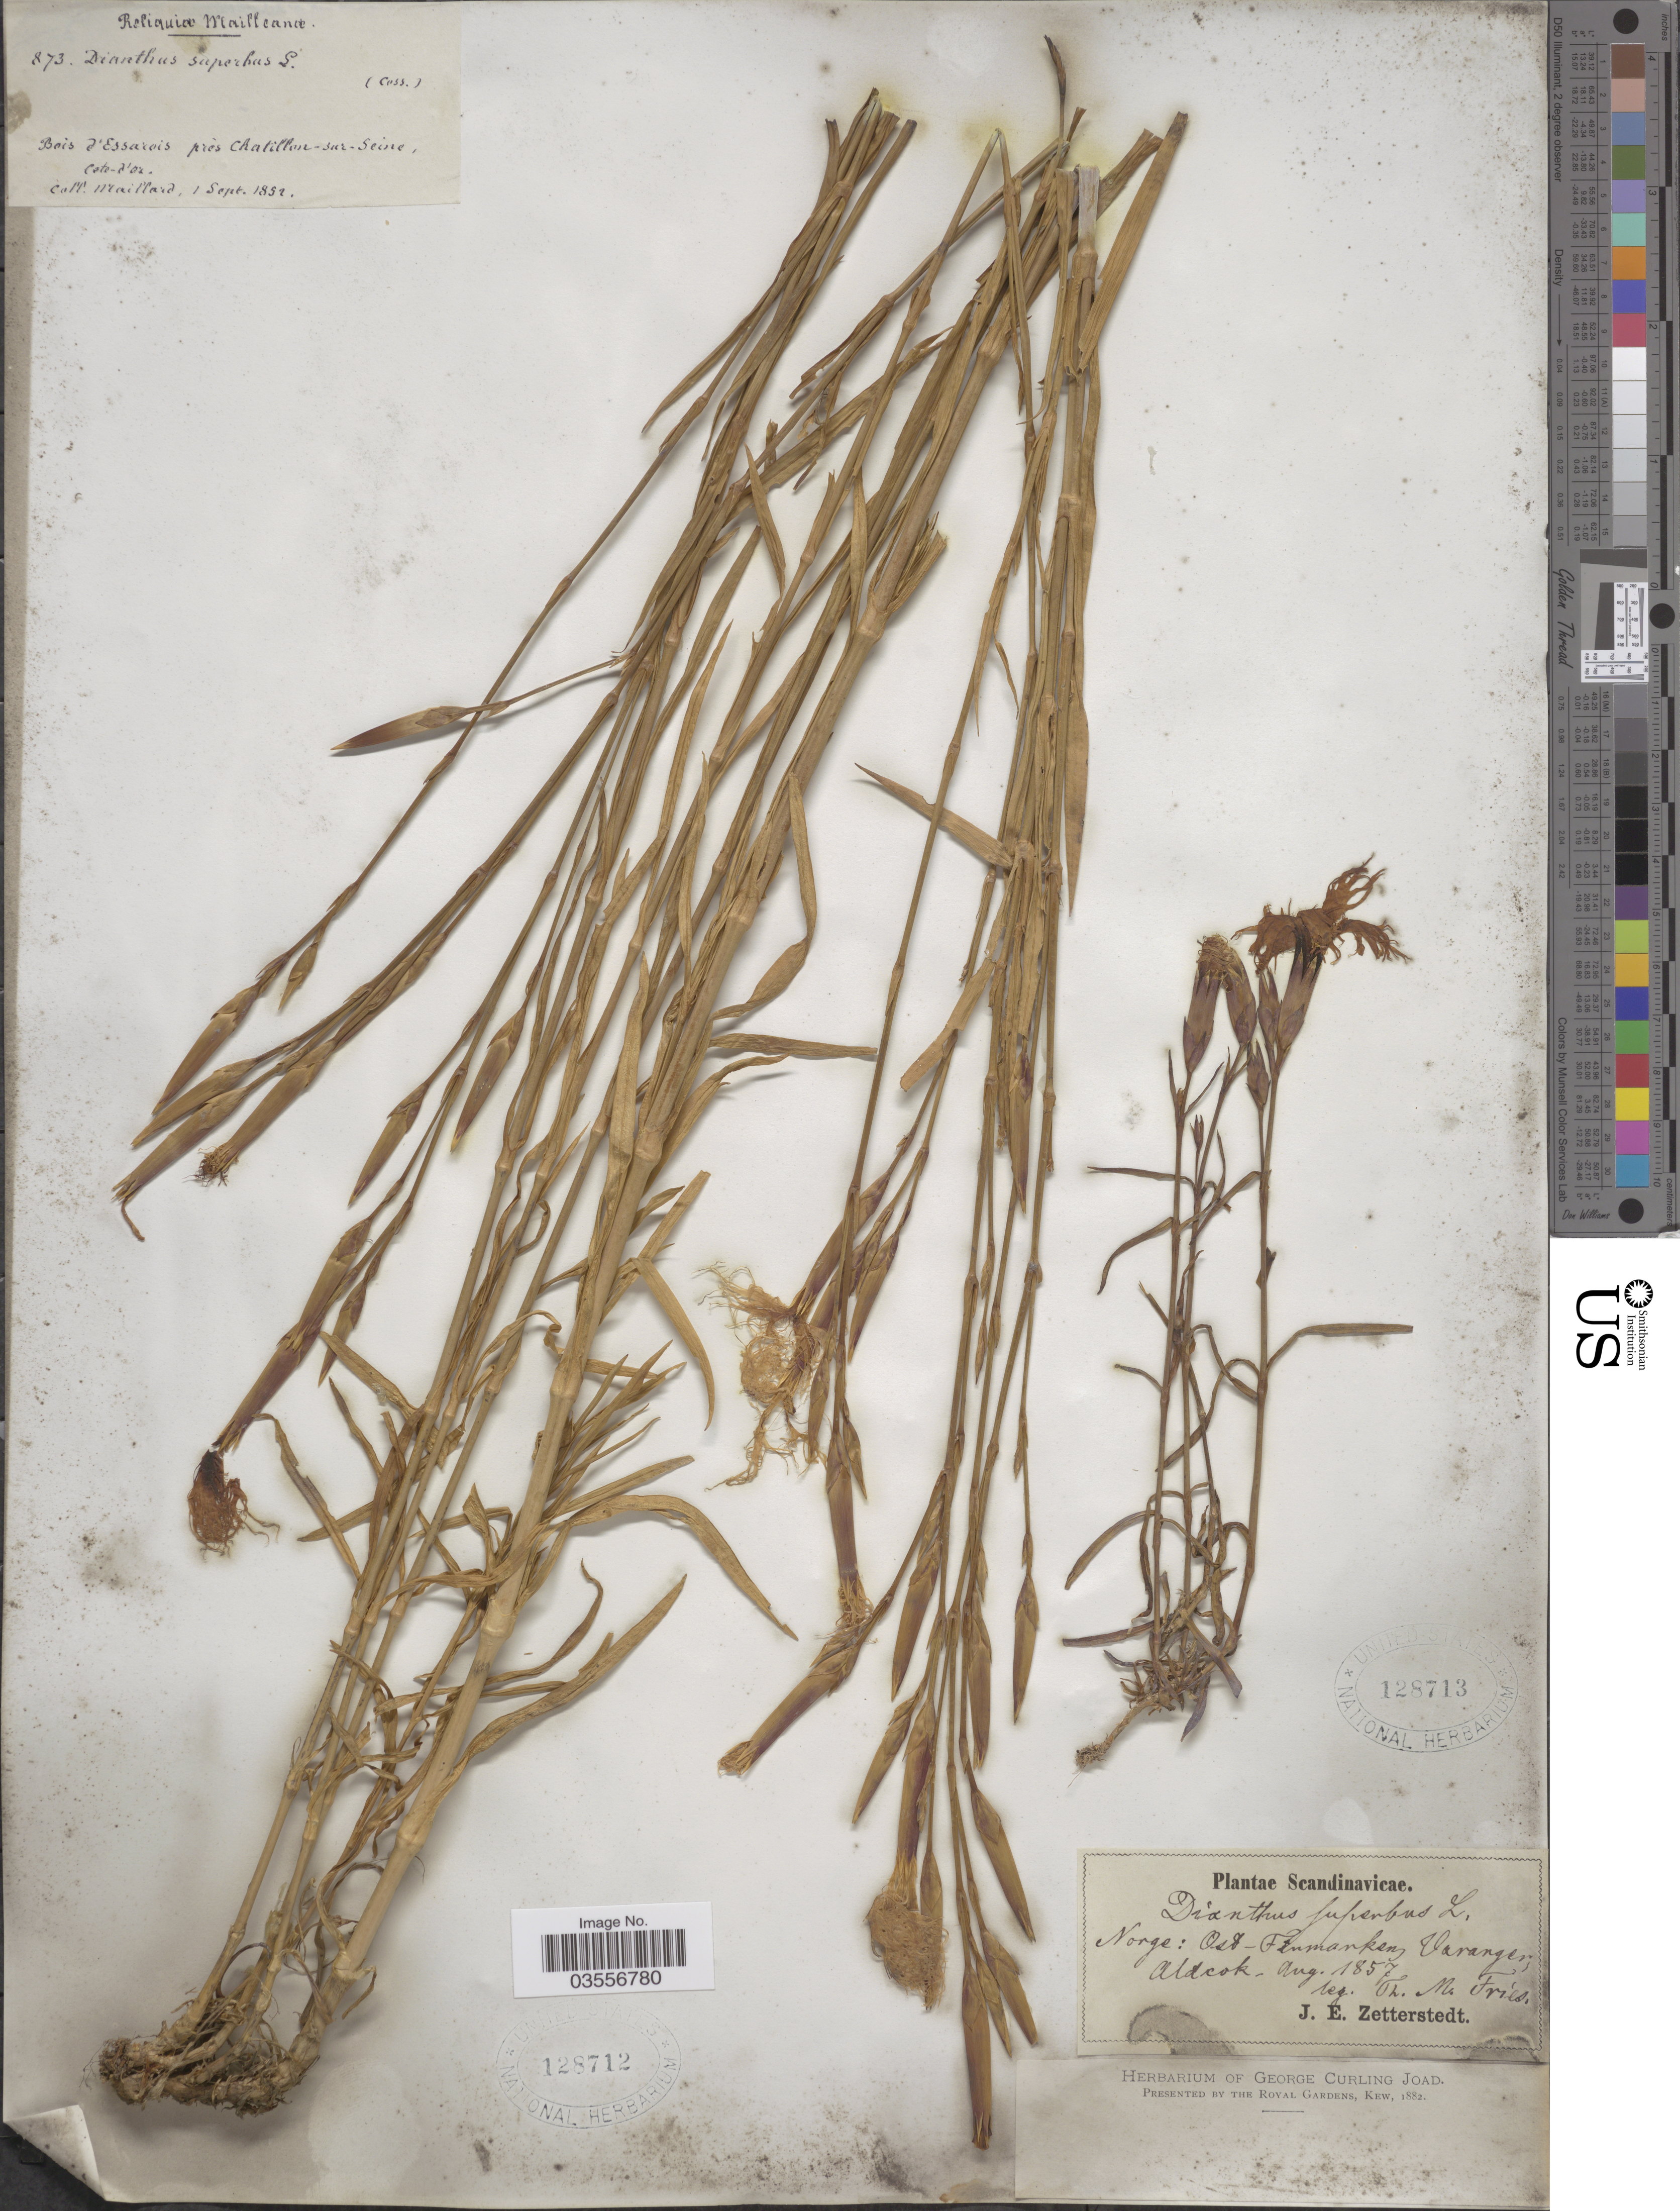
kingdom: Plantae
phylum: Tracheophyta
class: Magnoliopsida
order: Caryophyllales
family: Caryophyllaceae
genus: Dianthus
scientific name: Dianthus superbus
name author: L.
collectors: T. Fries & J.E. Zetterstedt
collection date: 1857-08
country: Norway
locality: Ost-Finmarken Varanger, Aldcok. Scandinavicae.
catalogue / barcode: US 128713-2